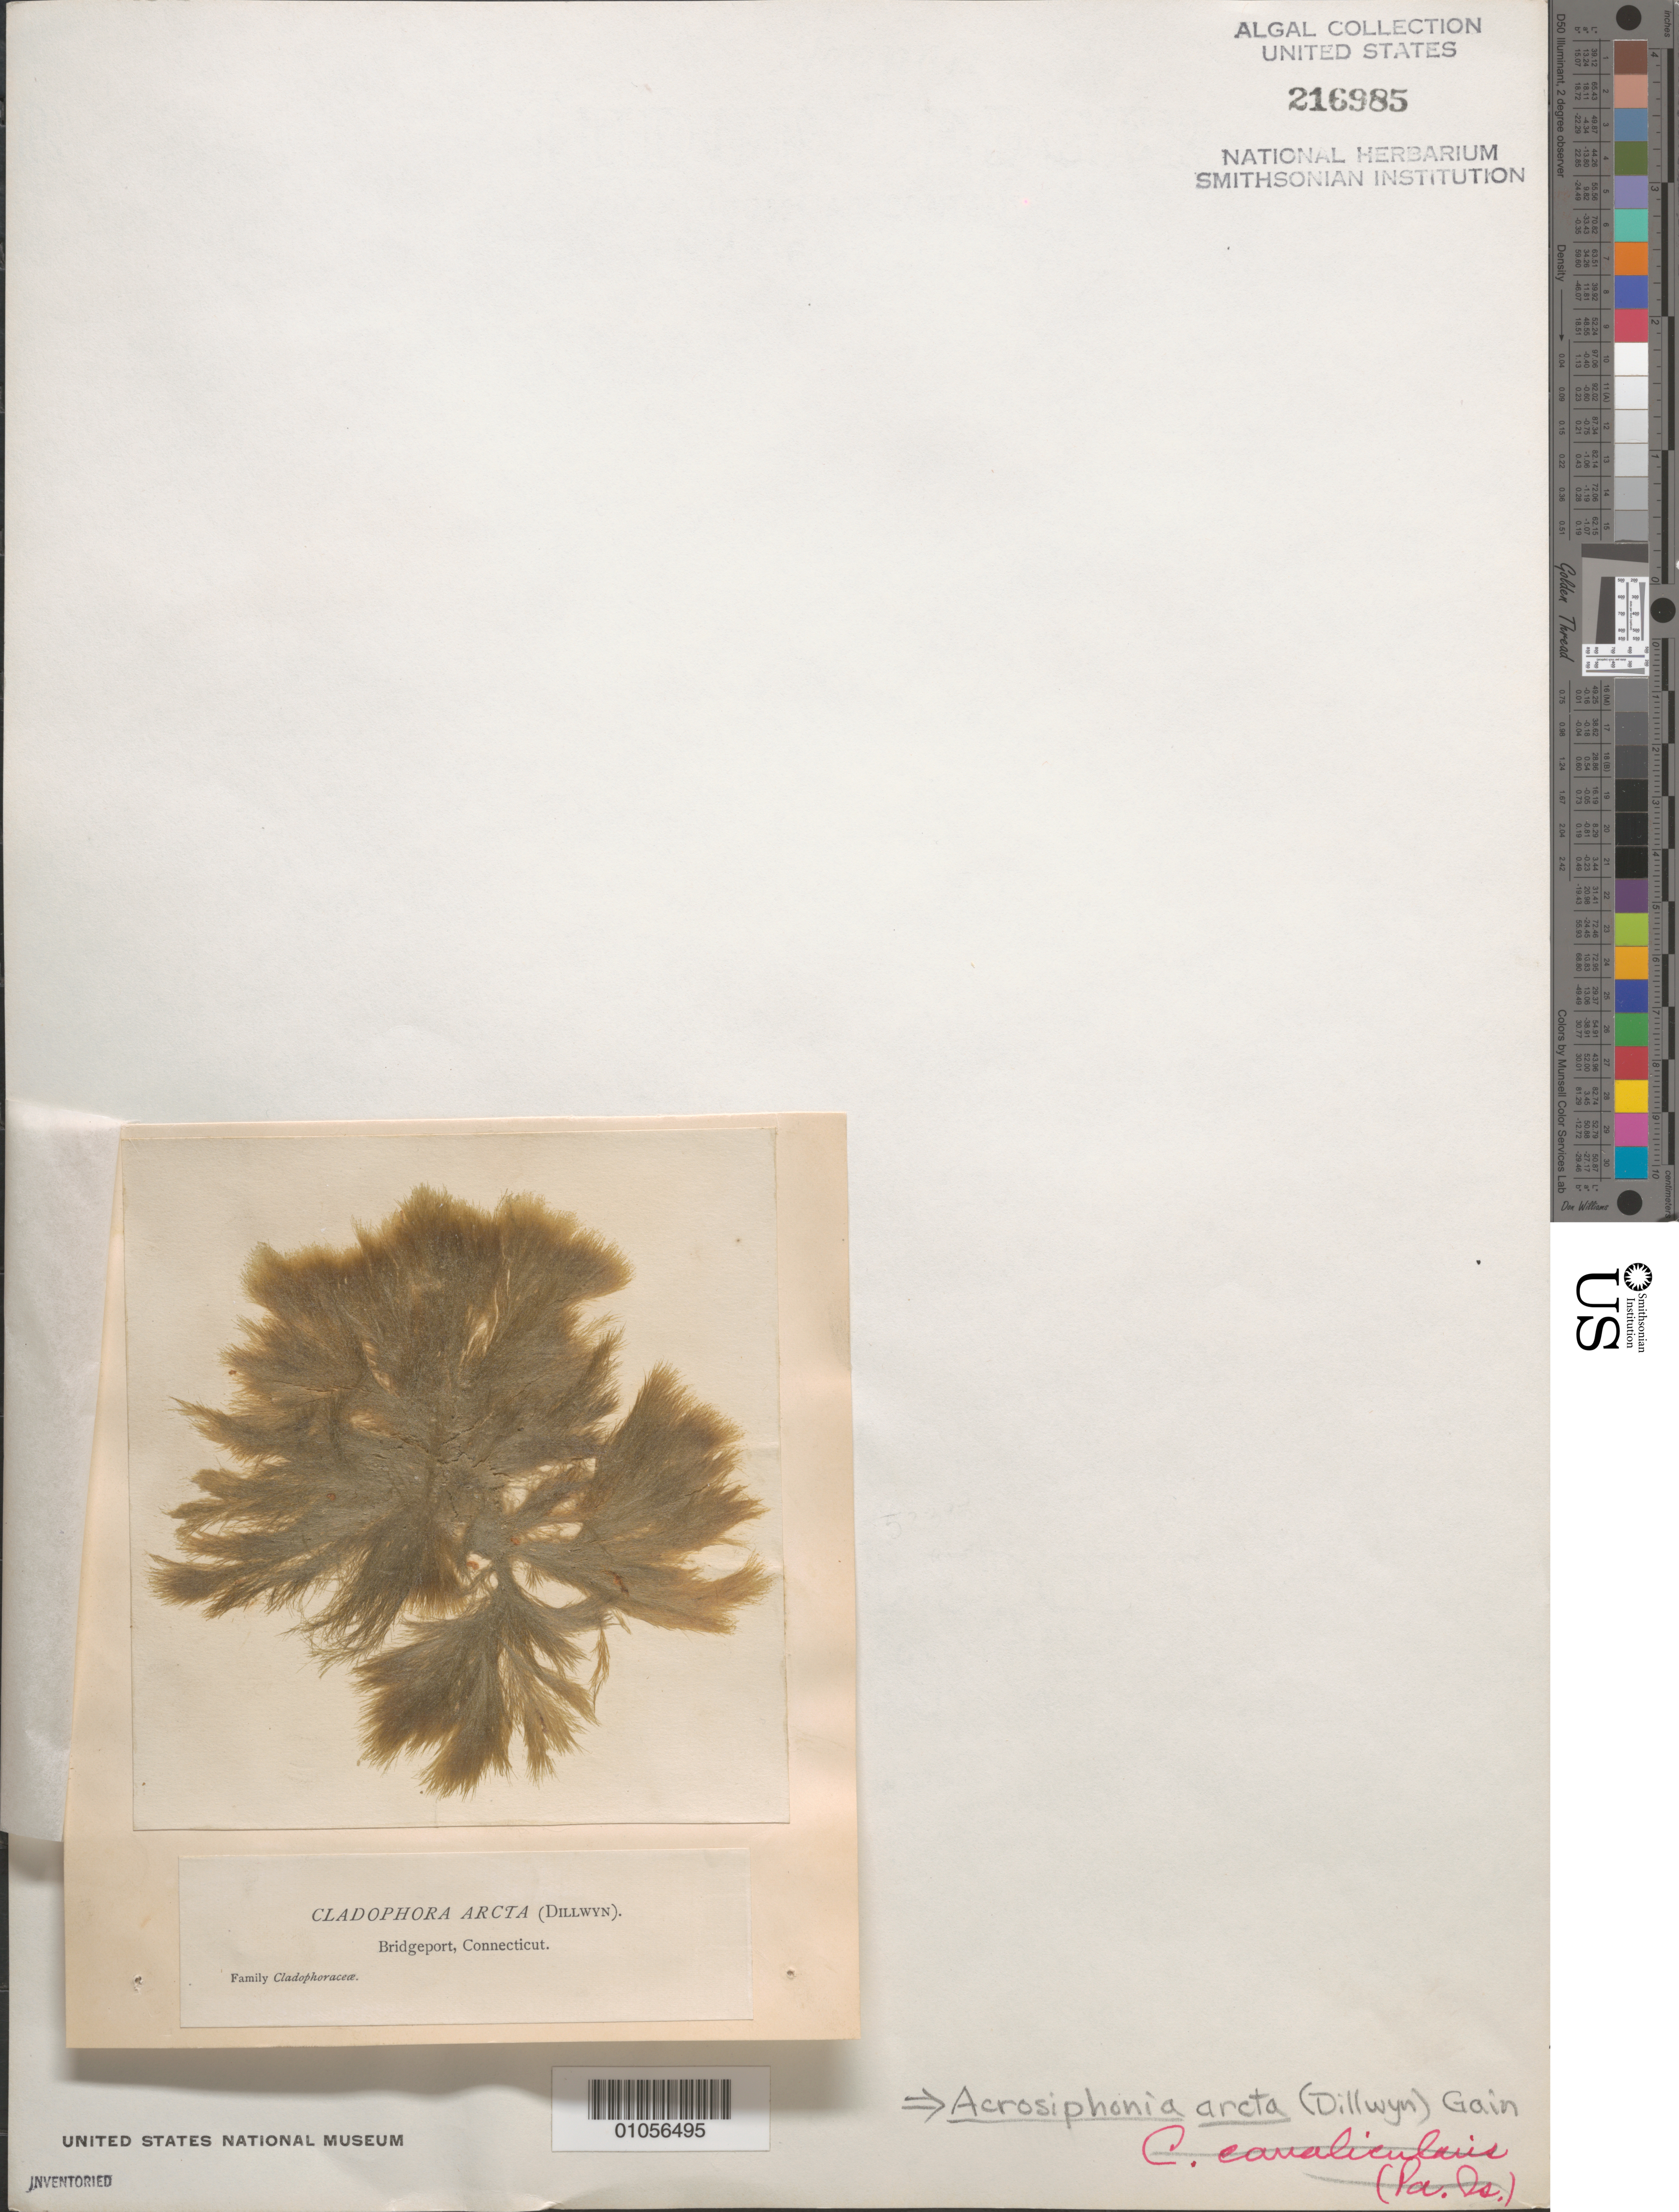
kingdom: Plantae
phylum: Chlorophyta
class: Ulvophyceae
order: Ulotrichales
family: Ulotrichaceae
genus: Acrosiphonia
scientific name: Acrosiphonia arcta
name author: (Dillwyn) Gain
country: United States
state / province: Connecticut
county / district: Fairfield County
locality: Bridgeport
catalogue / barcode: US 216985